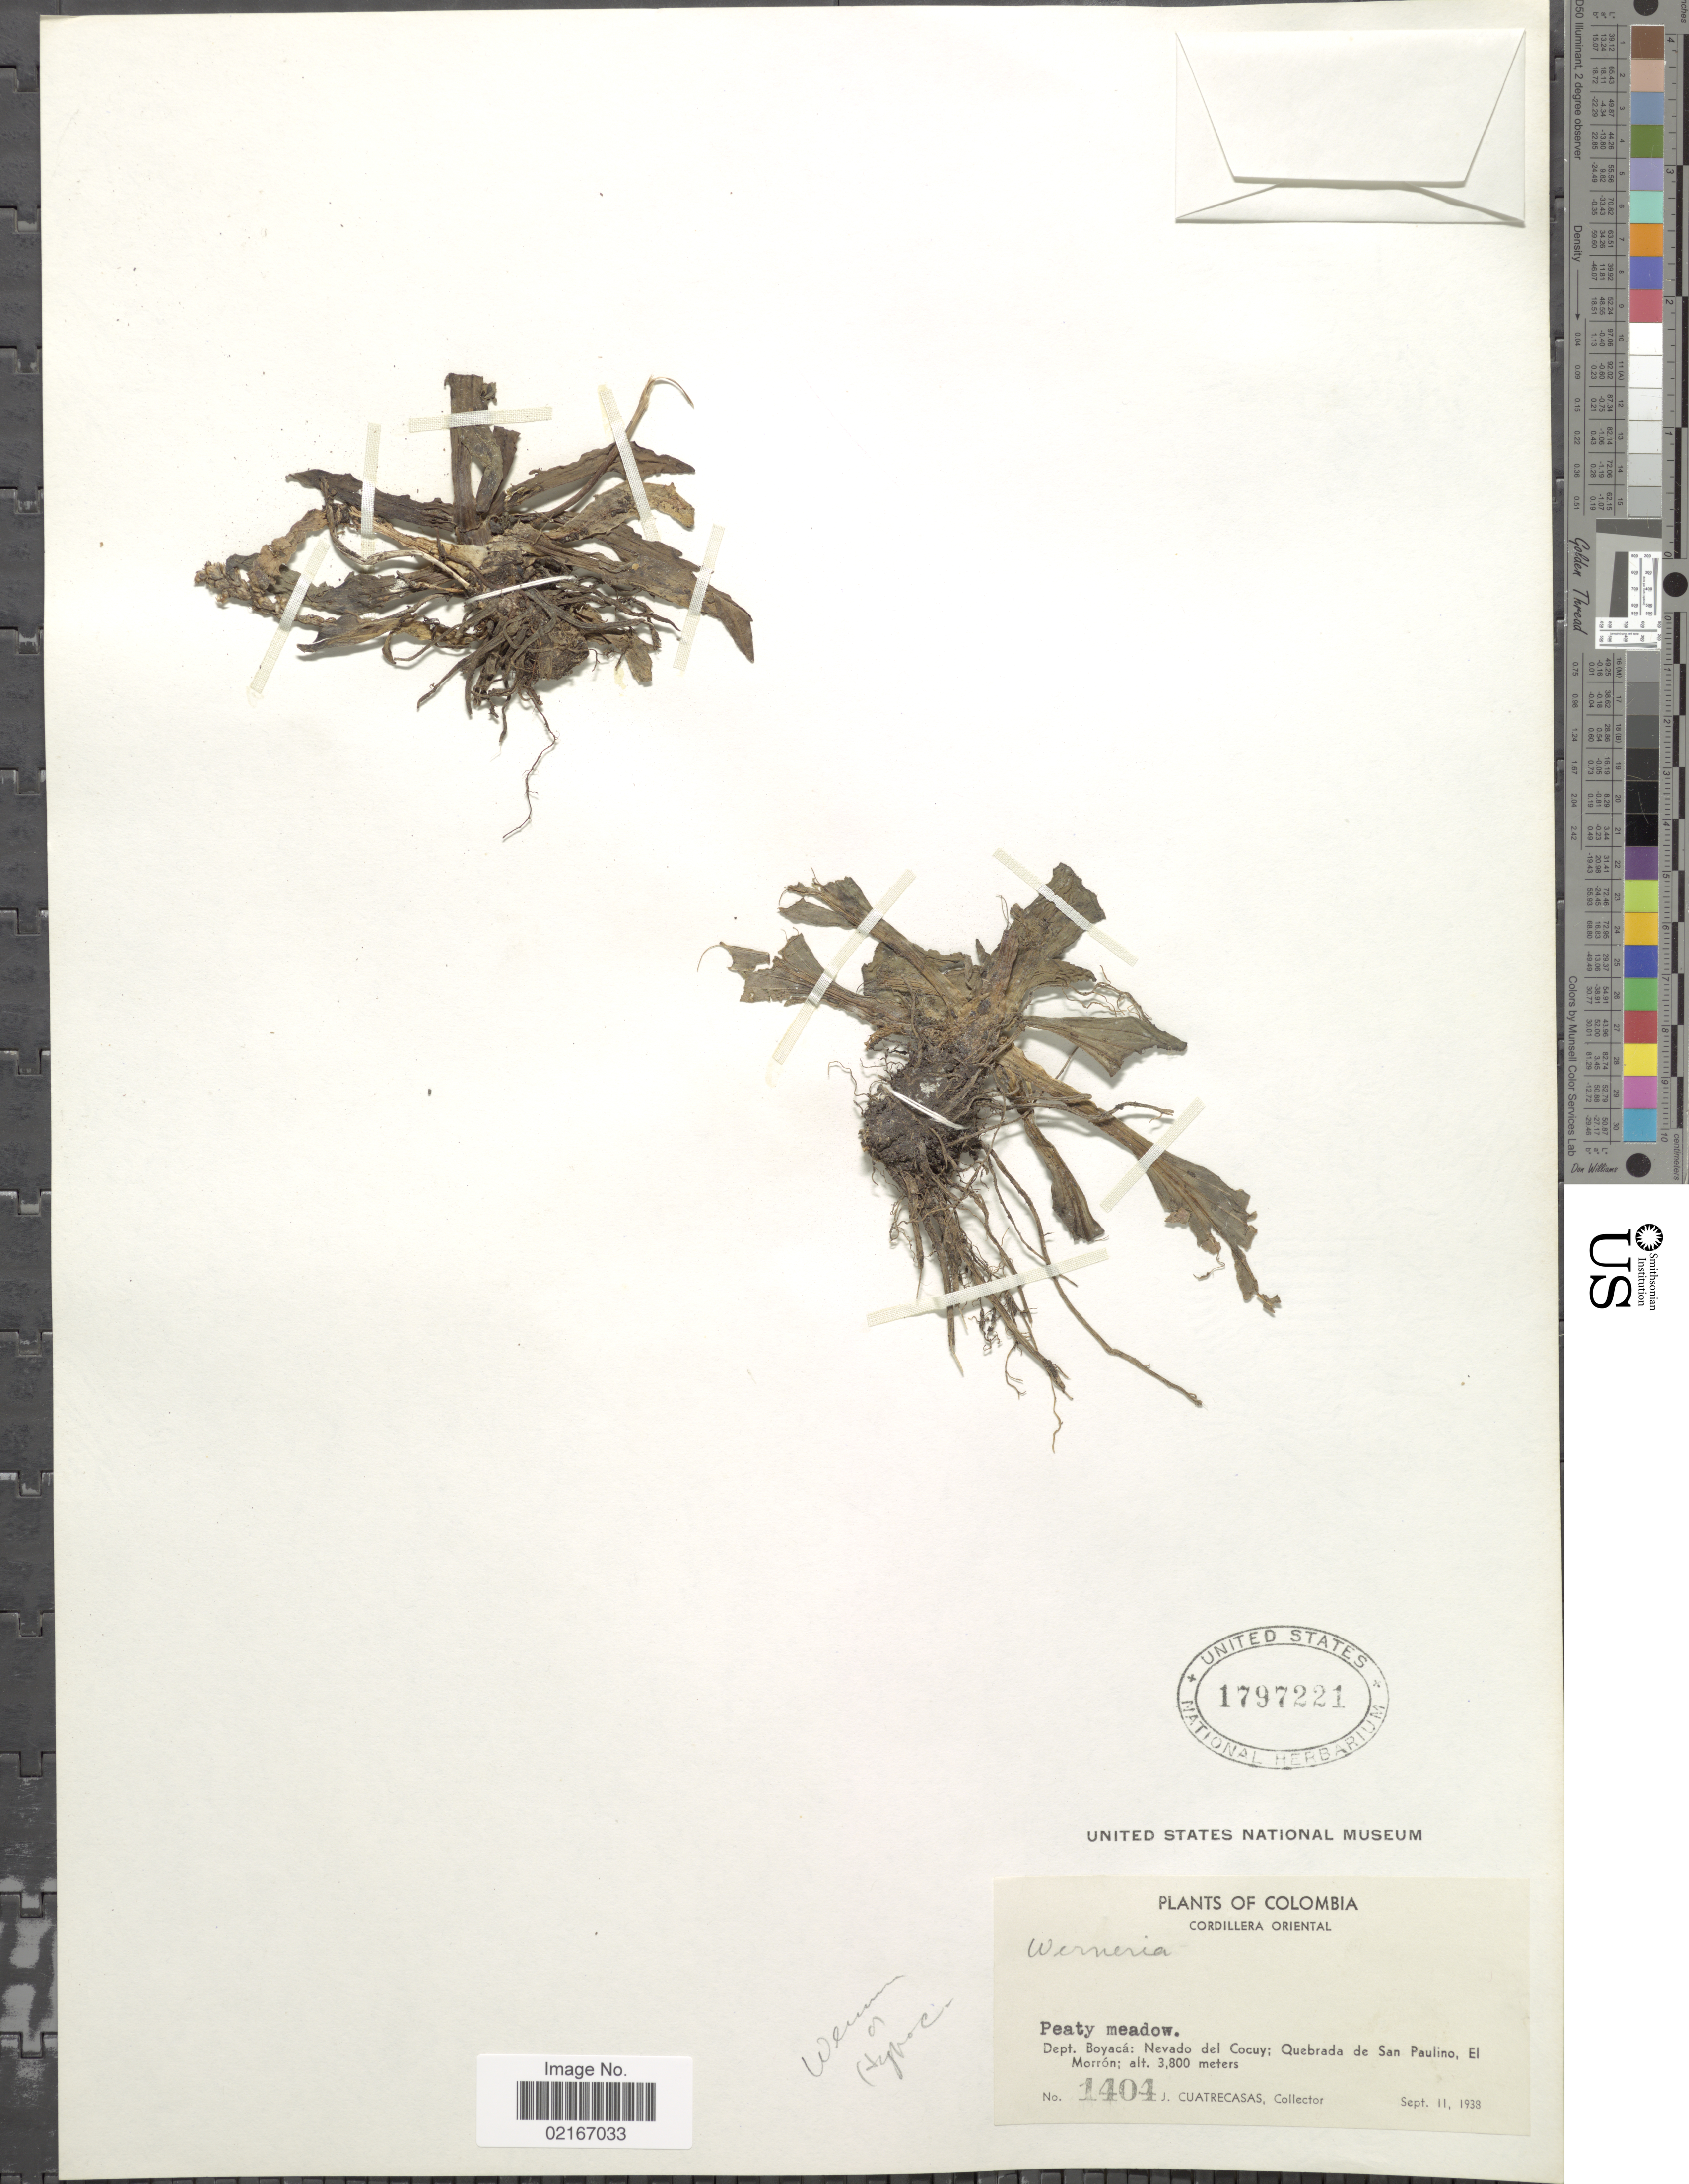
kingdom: Plantae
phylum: Tracheophyta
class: Magnoliopsida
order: Asterales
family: Asteraceae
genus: Hypochaeris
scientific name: Hypochaeris sp.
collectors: J. Cuatrecasas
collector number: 1404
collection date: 1938-09-11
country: Colombia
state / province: Boyacá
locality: Cordillera Oriental, Dept. Boyaca: Nevado del Cocuy: Quebrada de San Paulino, El Morron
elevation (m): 3800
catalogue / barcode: US 1797221